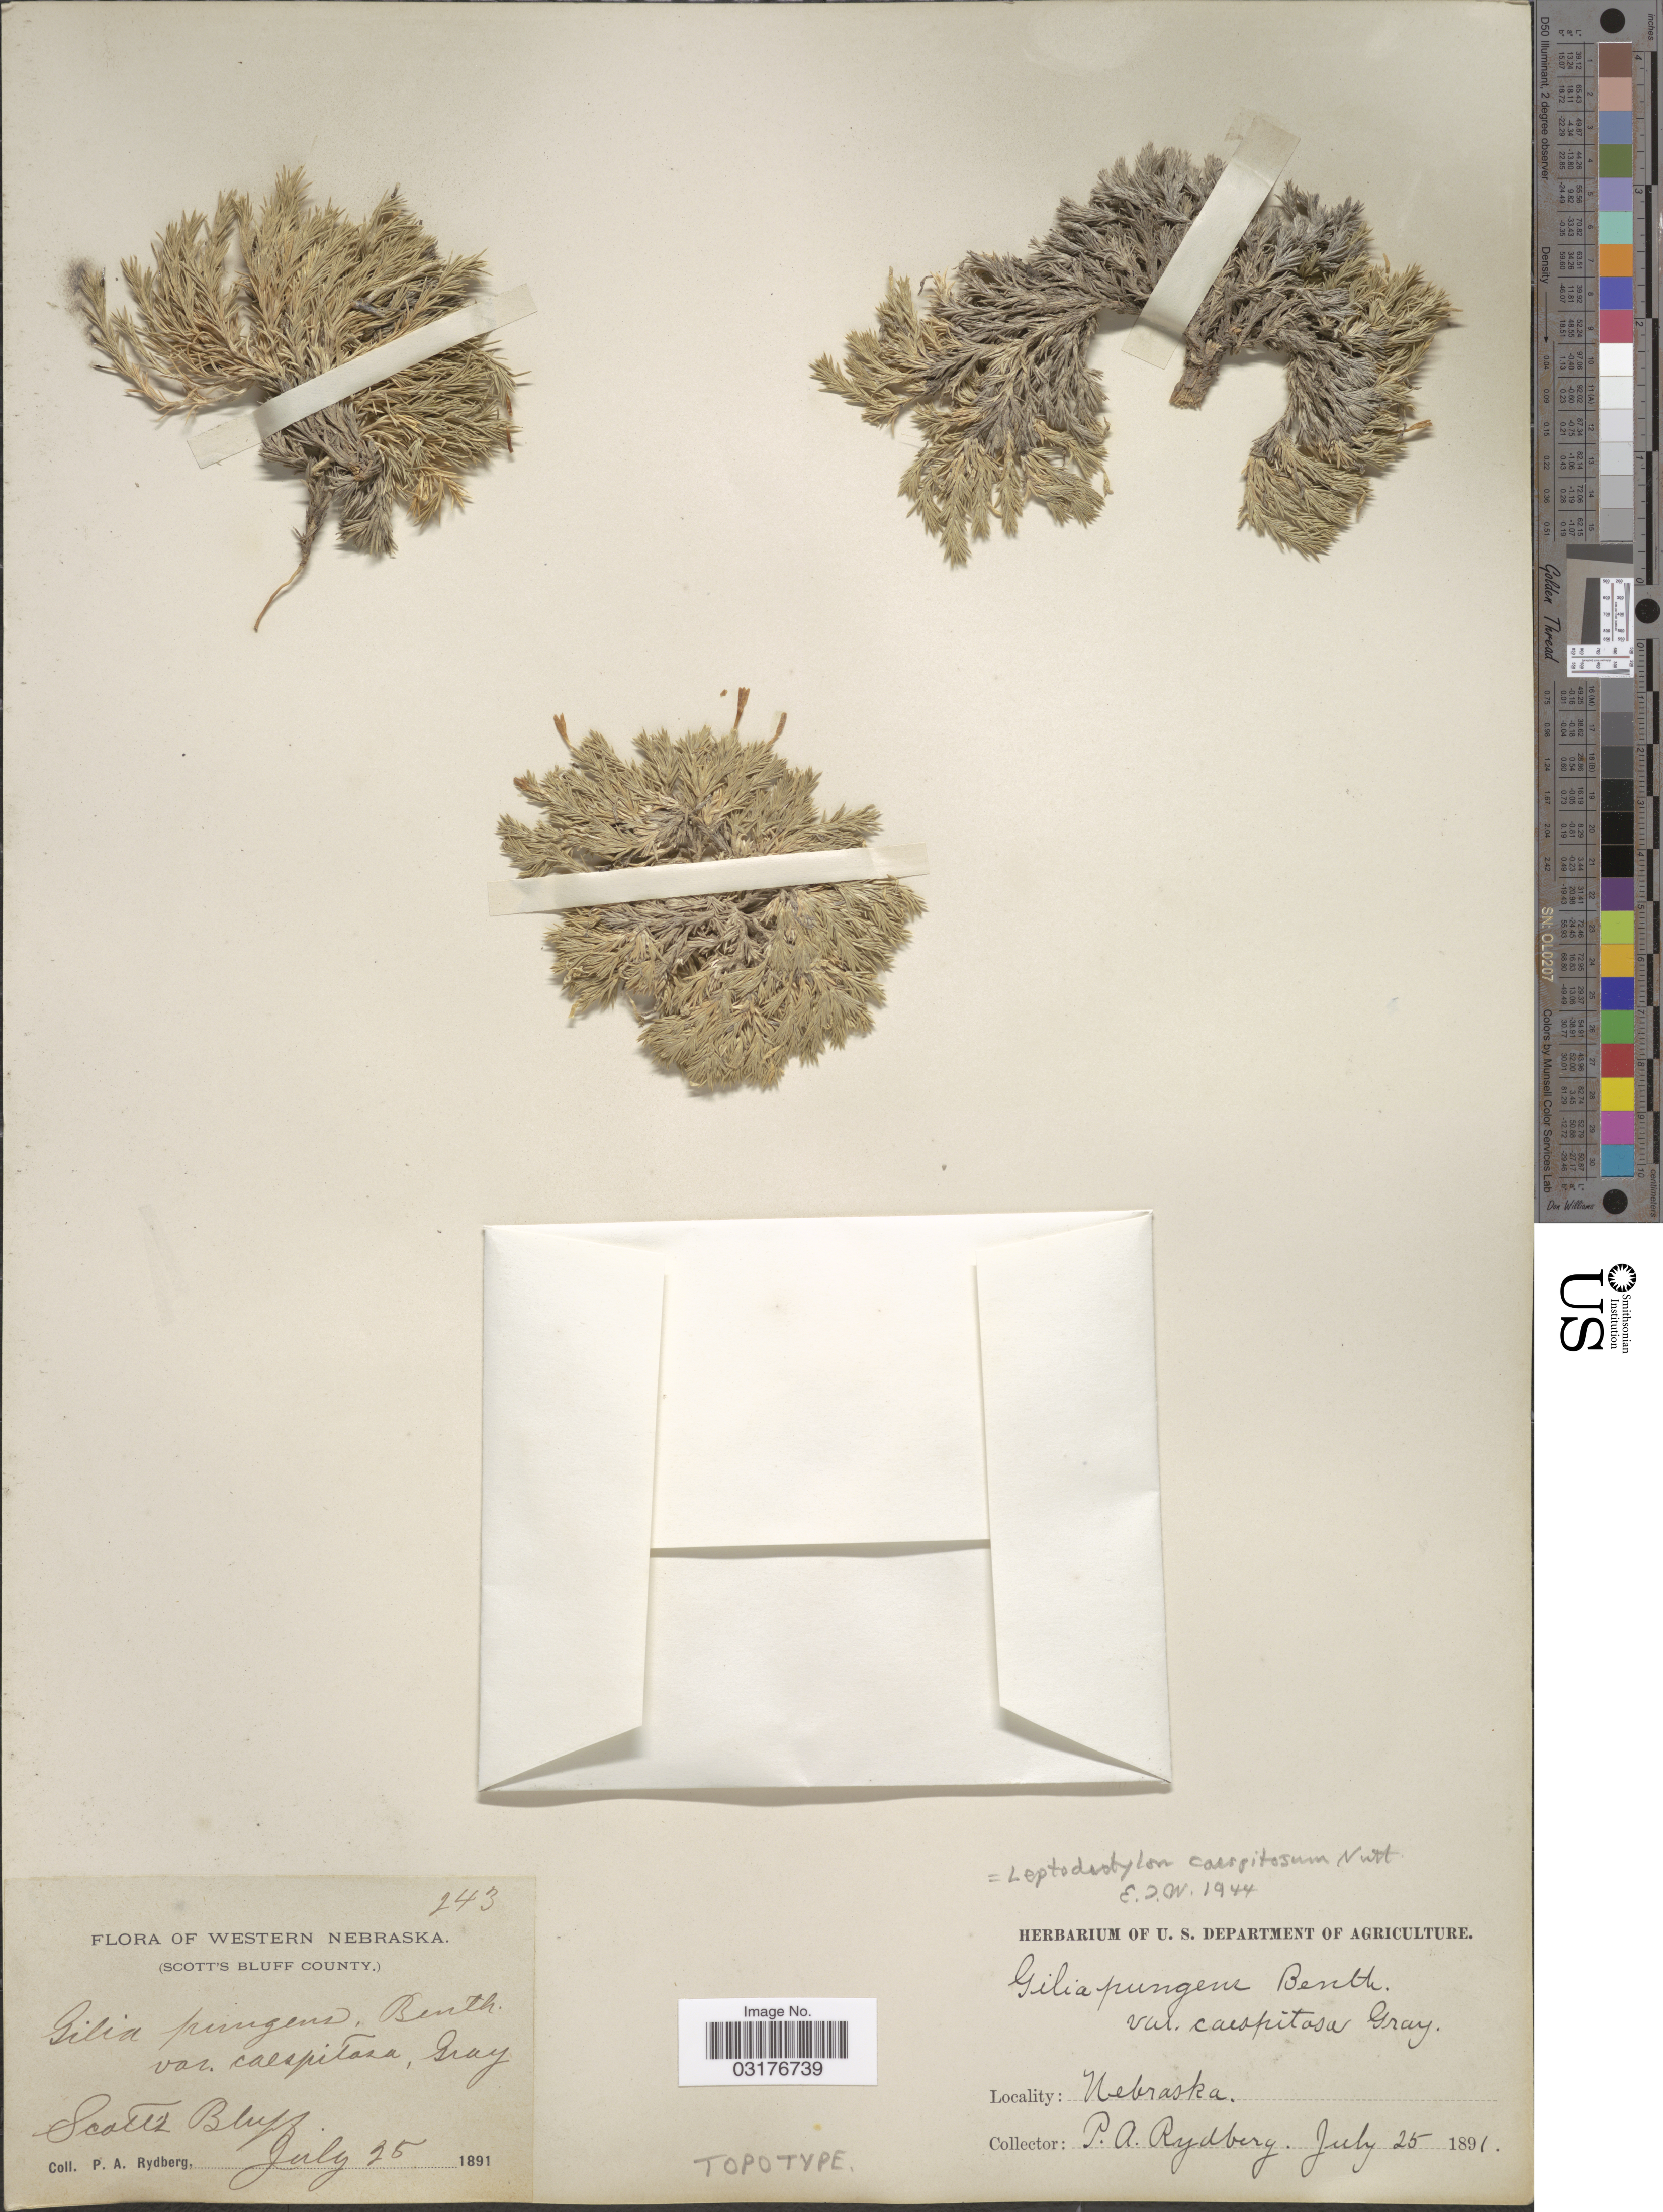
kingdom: Plantae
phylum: Tracheophyta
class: Magnoliopsida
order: Ericales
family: Polemoniaceae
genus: Linanthus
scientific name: Linanthus caespitosus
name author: (Nutt.) J.M. Porter & L.A. Johnson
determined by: Strong, Mark T., (BOT), Smithsonian Institution - National Museum of Natural History (UNITED STATES)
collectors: P. A. Rydberg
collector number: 243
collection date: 1891-07-25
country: United States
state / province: Nebraska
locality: Western Nebraska. (Scott's Bluff County). Scott's Bluff.